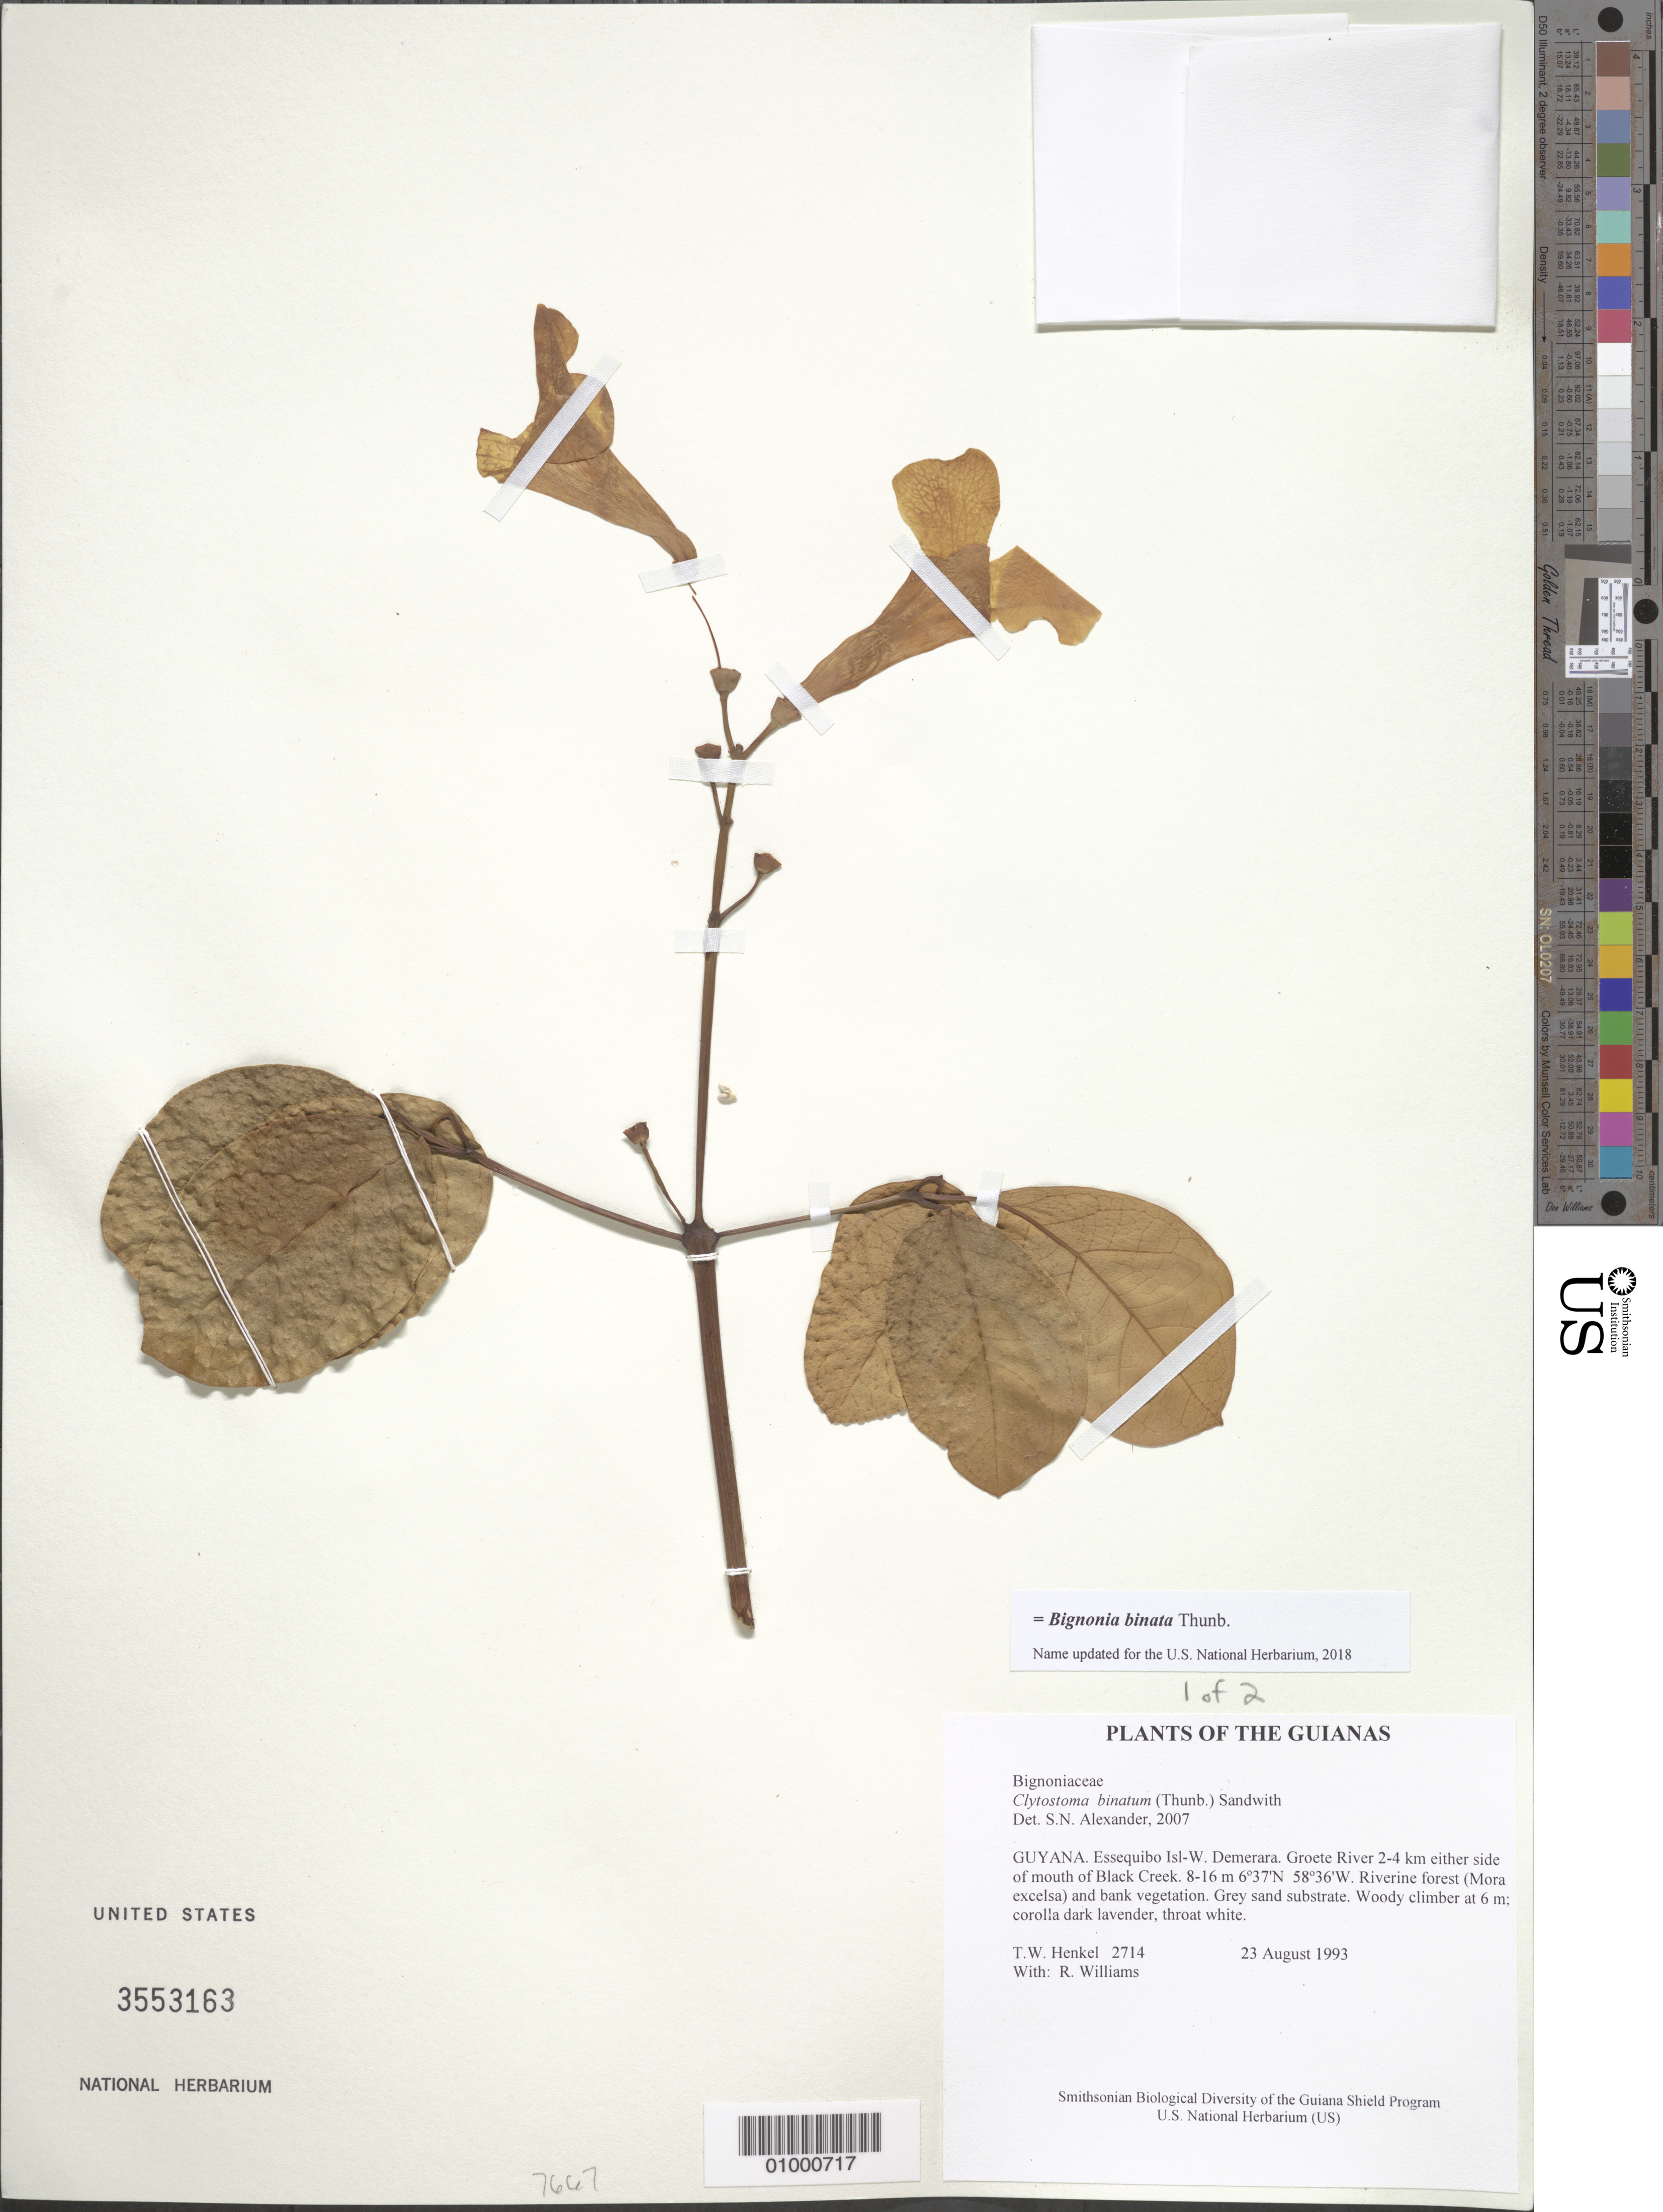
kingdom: Plantae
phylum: Tracheophyta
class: Magnoliopsida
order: Lamiales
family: Bignoniaceae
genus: Bignonia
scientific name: Bignonia binata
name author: Thunb.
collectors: T. Henkel & R. Williams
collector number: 2714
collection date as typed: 23 August 1993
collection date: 1993-08-23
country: Guyana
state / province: Essequibo Isl-W. Demerara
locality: Groete River 2-4 km either side of mouth of Black Creek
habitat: Riverine forest (Mora excelsa) and bank vegetation. Grey sand substrate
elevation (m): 8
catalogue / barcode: US 3553163